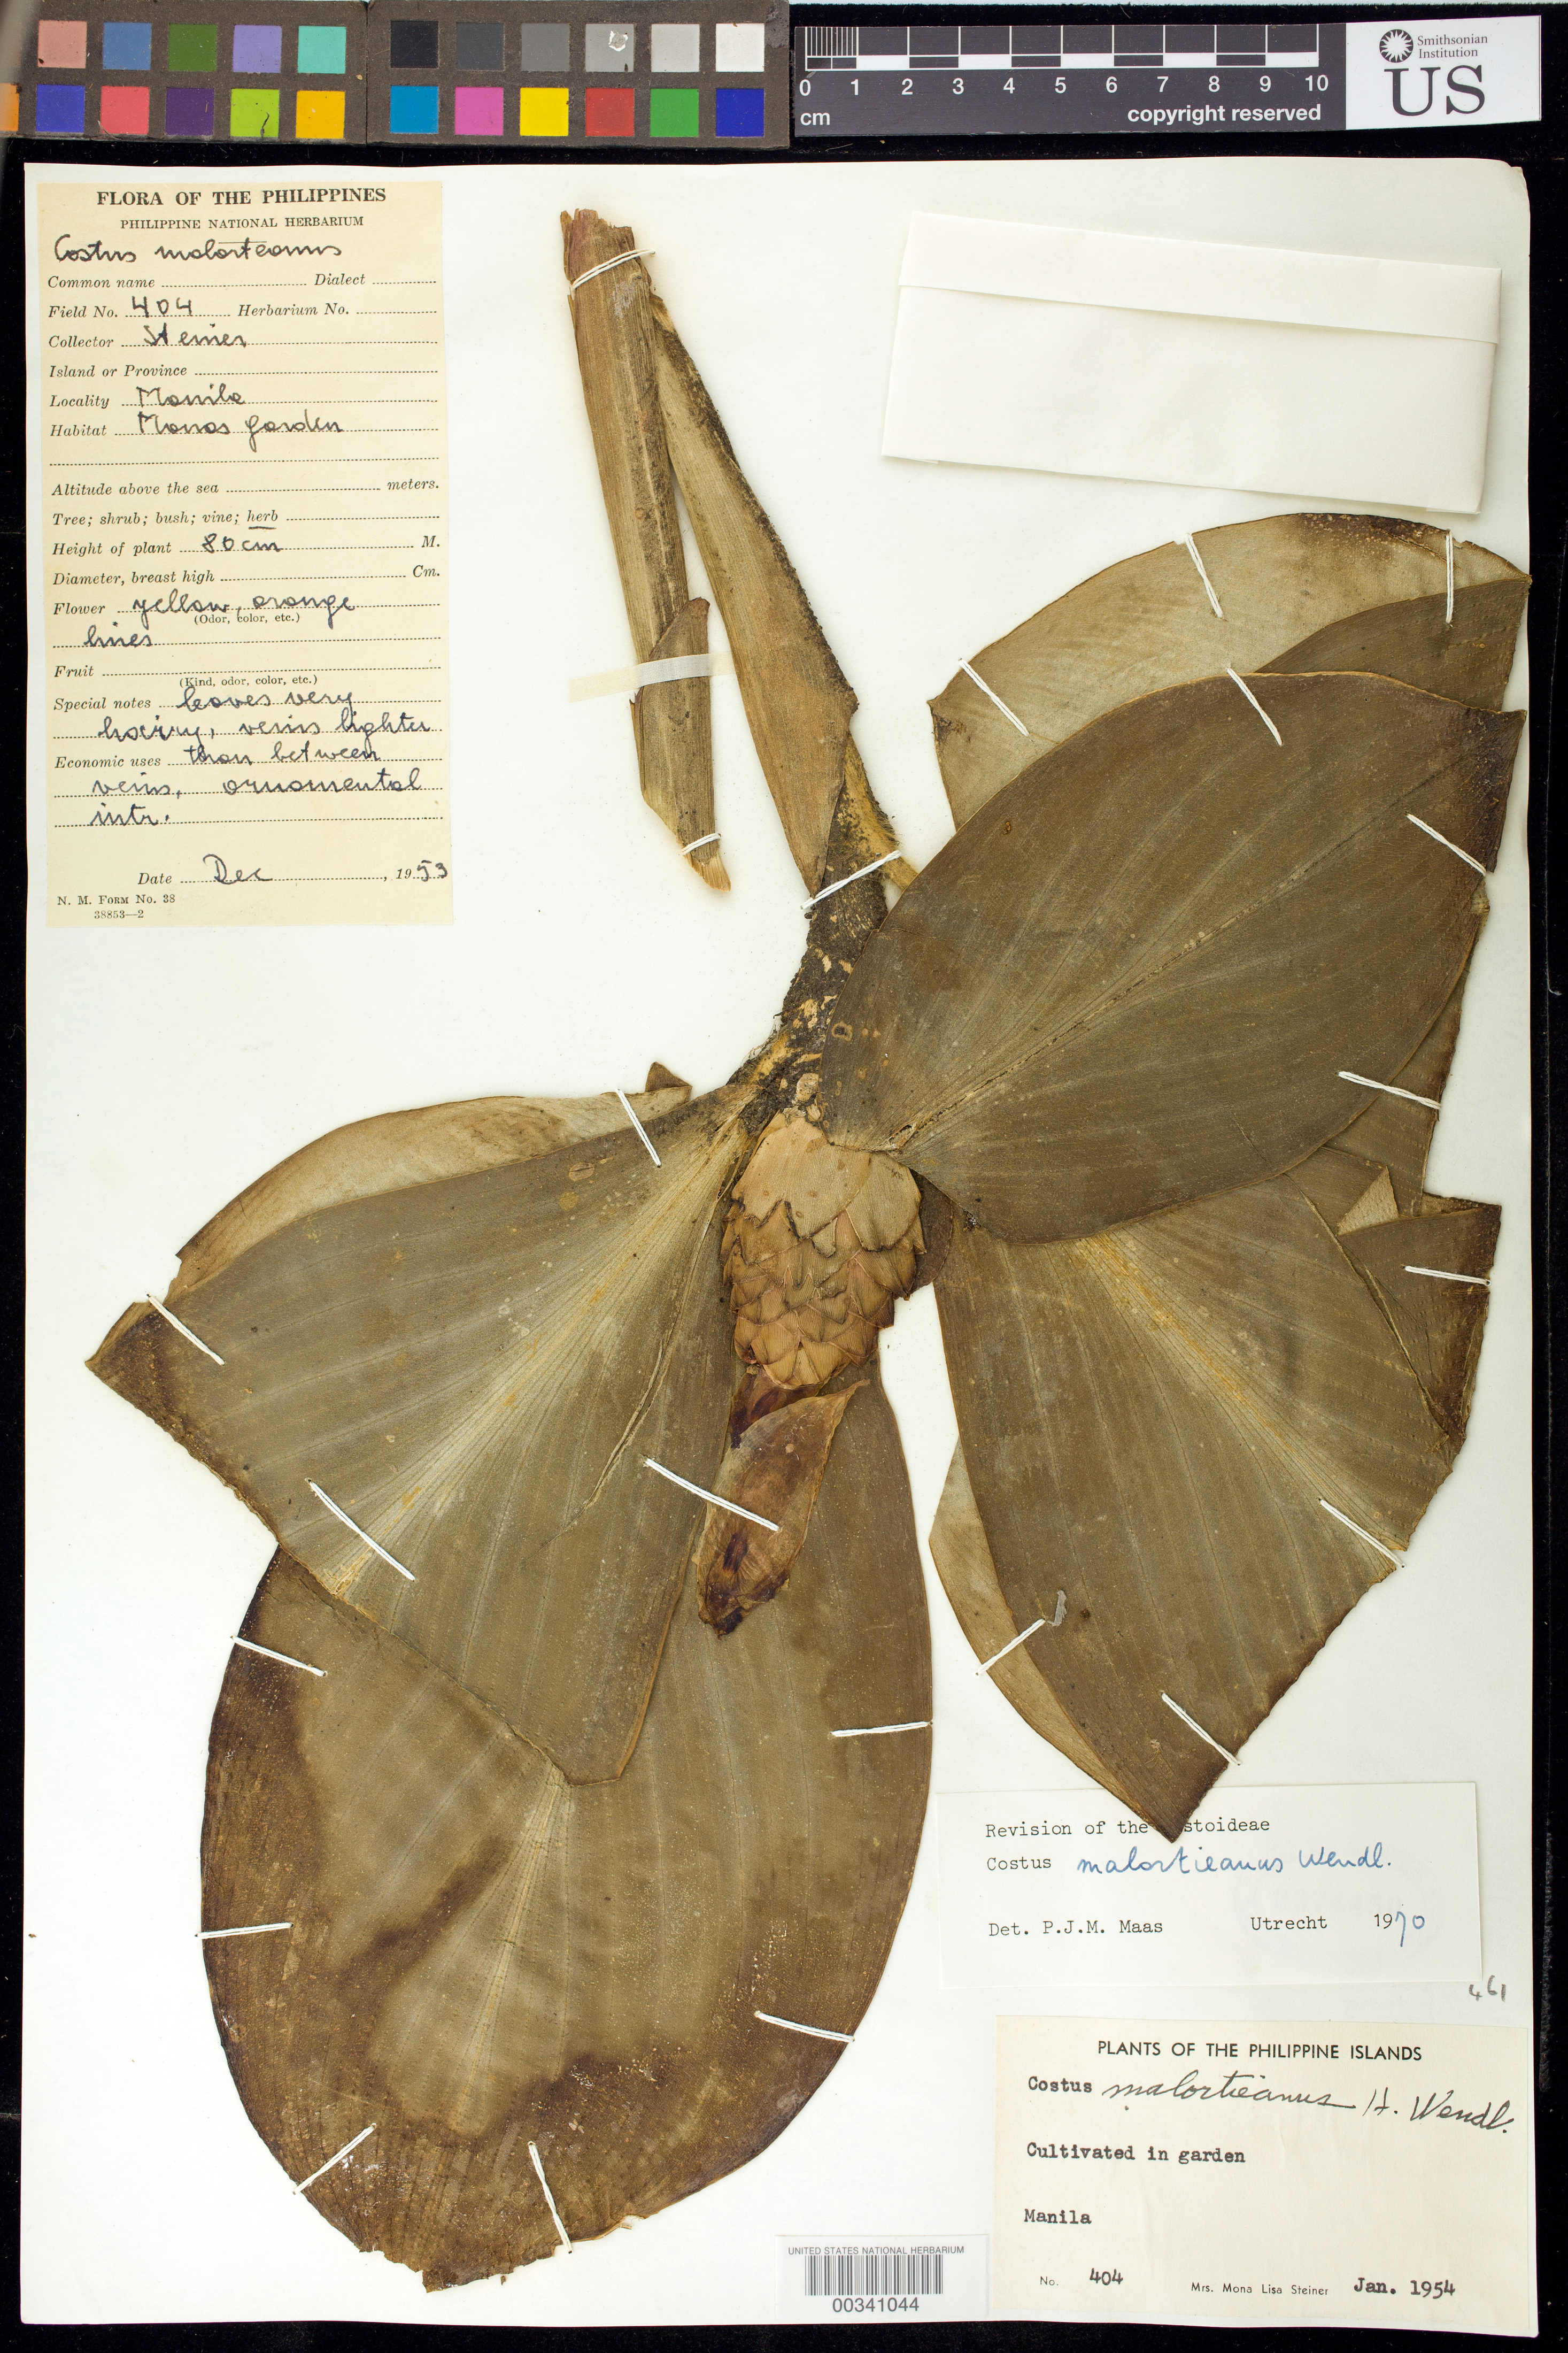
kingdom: Plantae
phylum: Tracheophyta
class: Liliopsida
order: Zingiberales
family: Costaceae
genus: Costus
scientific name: Costus malorteanus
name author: H. Wendl.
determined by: Maas, Paul J. M.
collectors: M. Steiner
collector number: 404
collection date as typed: Dec 1953 to -- Jan 1954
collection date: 1953-12/1954-01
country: Philippines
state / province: National Capital Region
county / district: Manila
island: Luzon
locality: Manila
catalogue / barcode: US 2376450